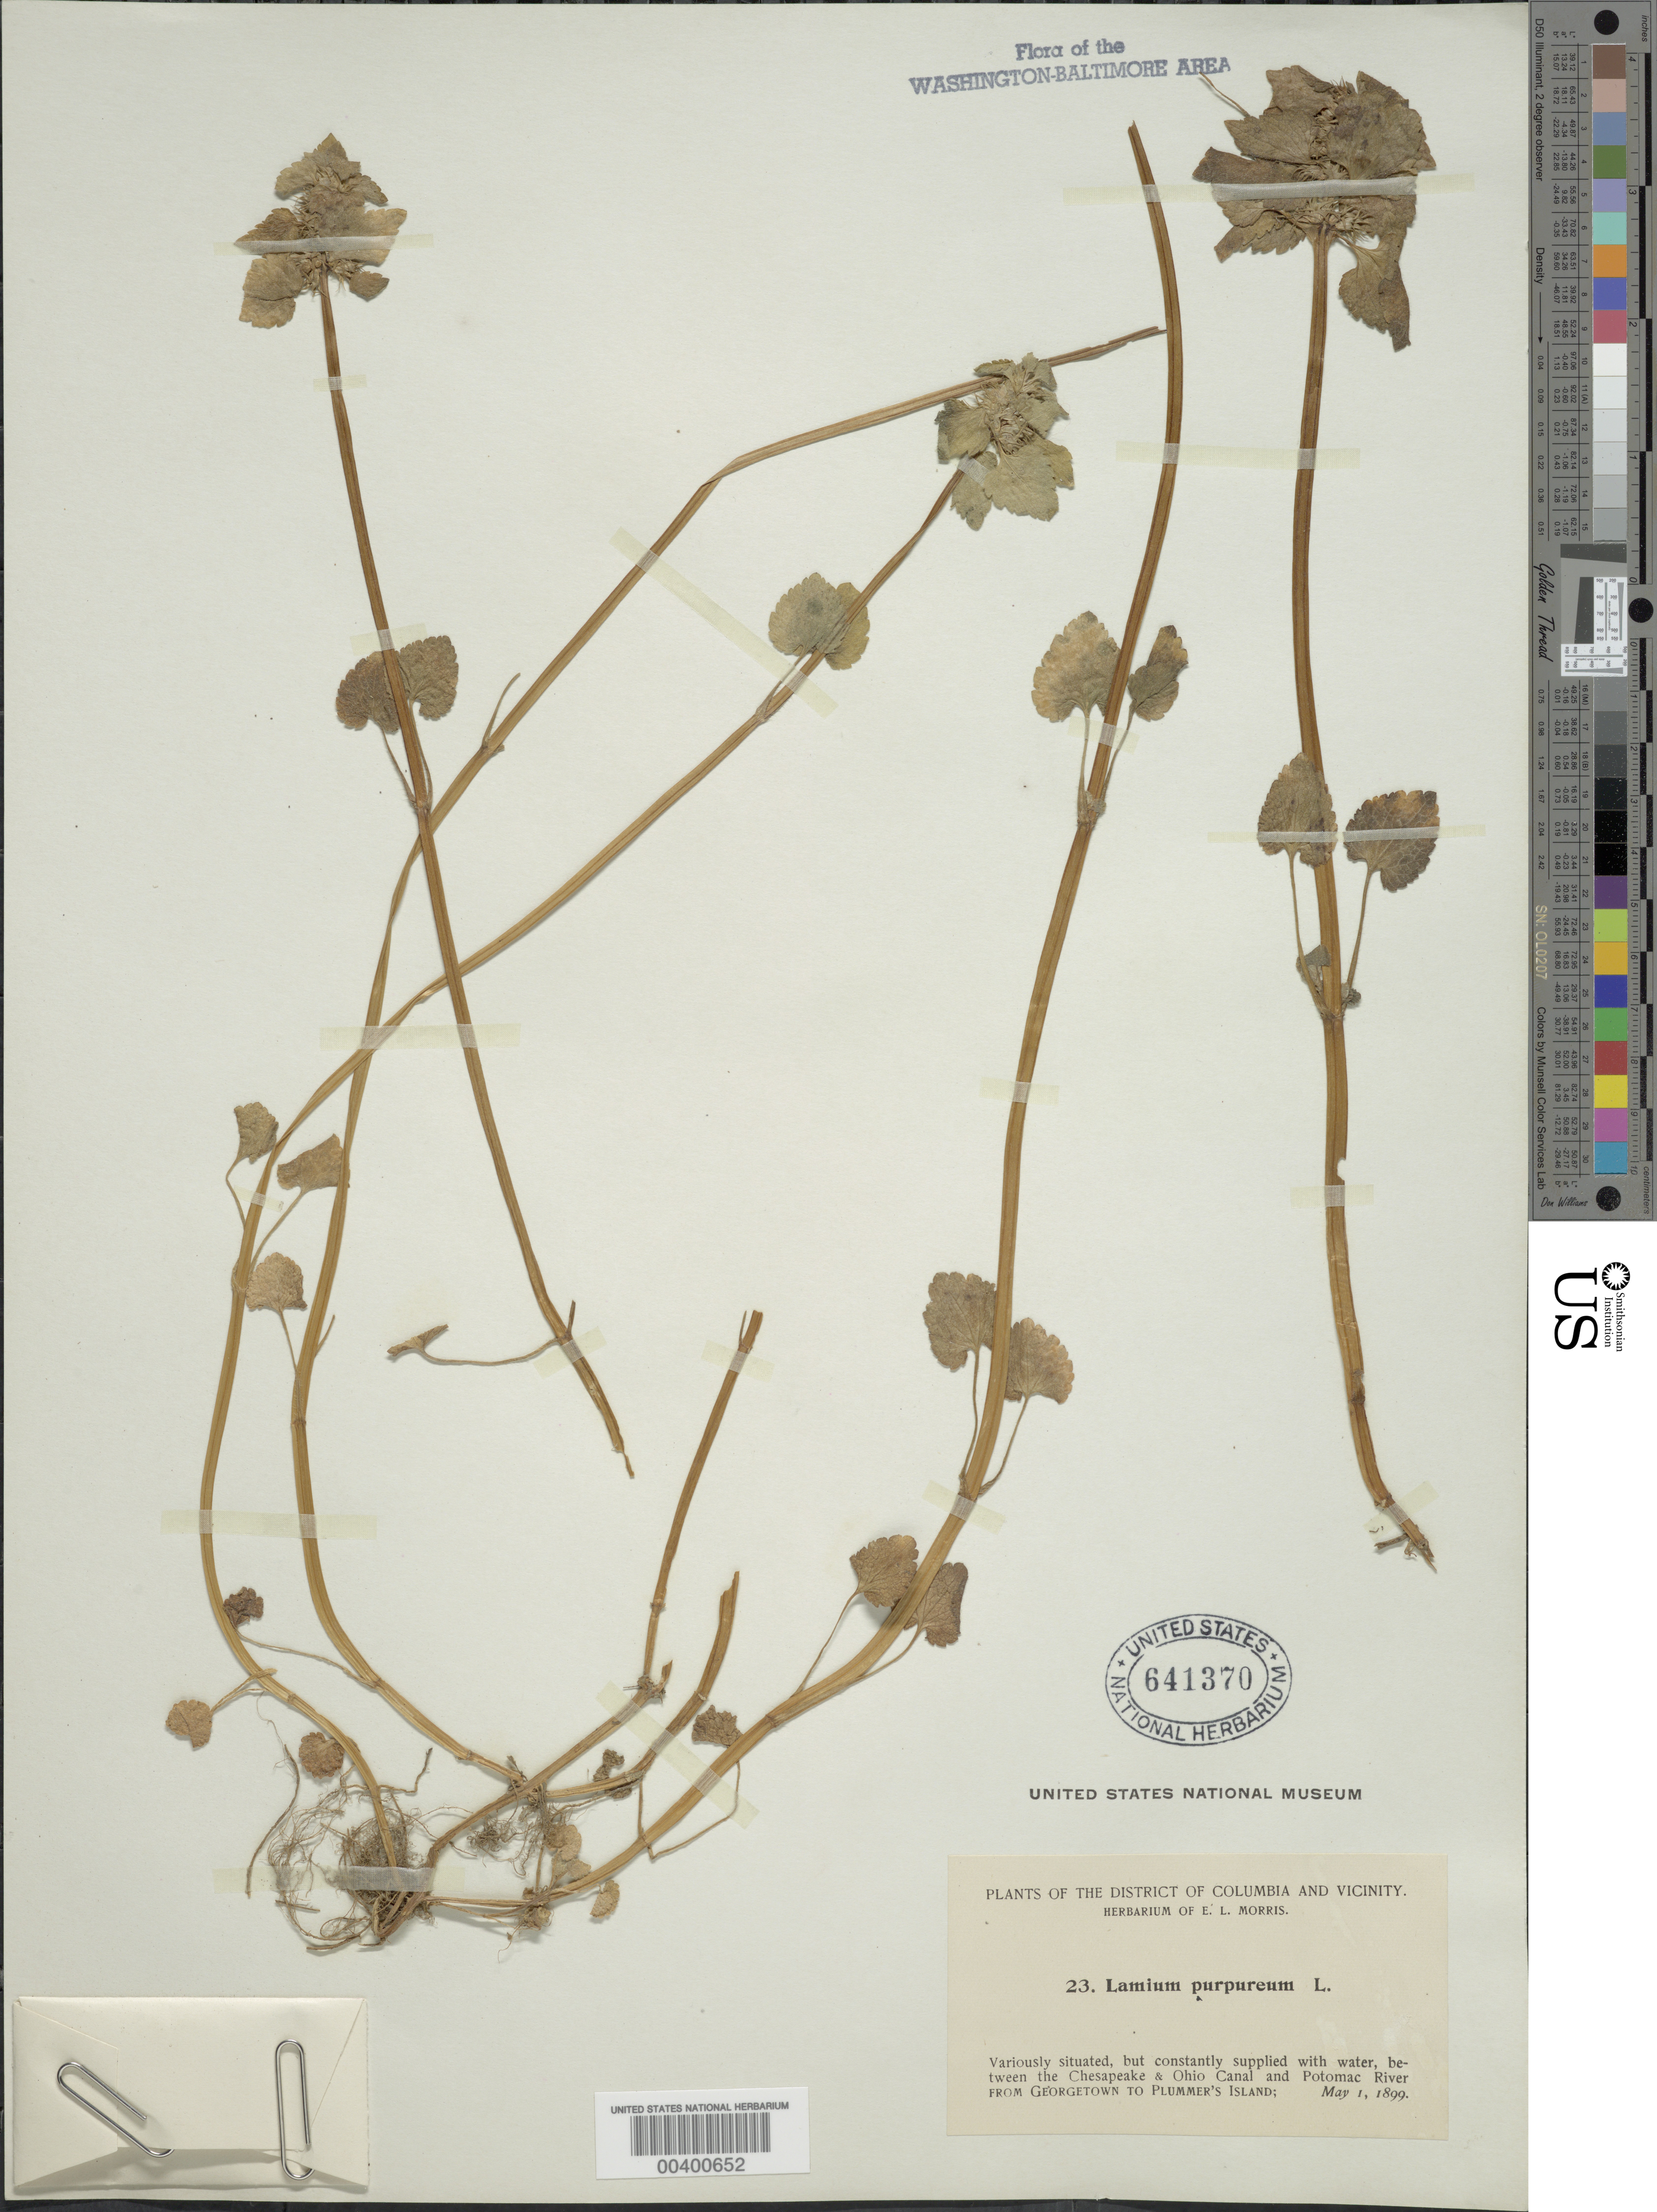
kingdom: Plantae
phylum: Tracheophyta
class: Magnoliopsida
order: Lamiales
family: Lamiaceae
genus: Lamium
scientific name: Lamium purpureum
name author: L.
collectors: E. L. Morris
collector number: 23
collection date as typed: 01 May 1899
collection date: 1899-05-01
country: United States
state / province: Maryland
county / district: Montgomery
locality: Georgetown to Plummers Island, C. & O. Canal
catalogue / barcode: US 641370